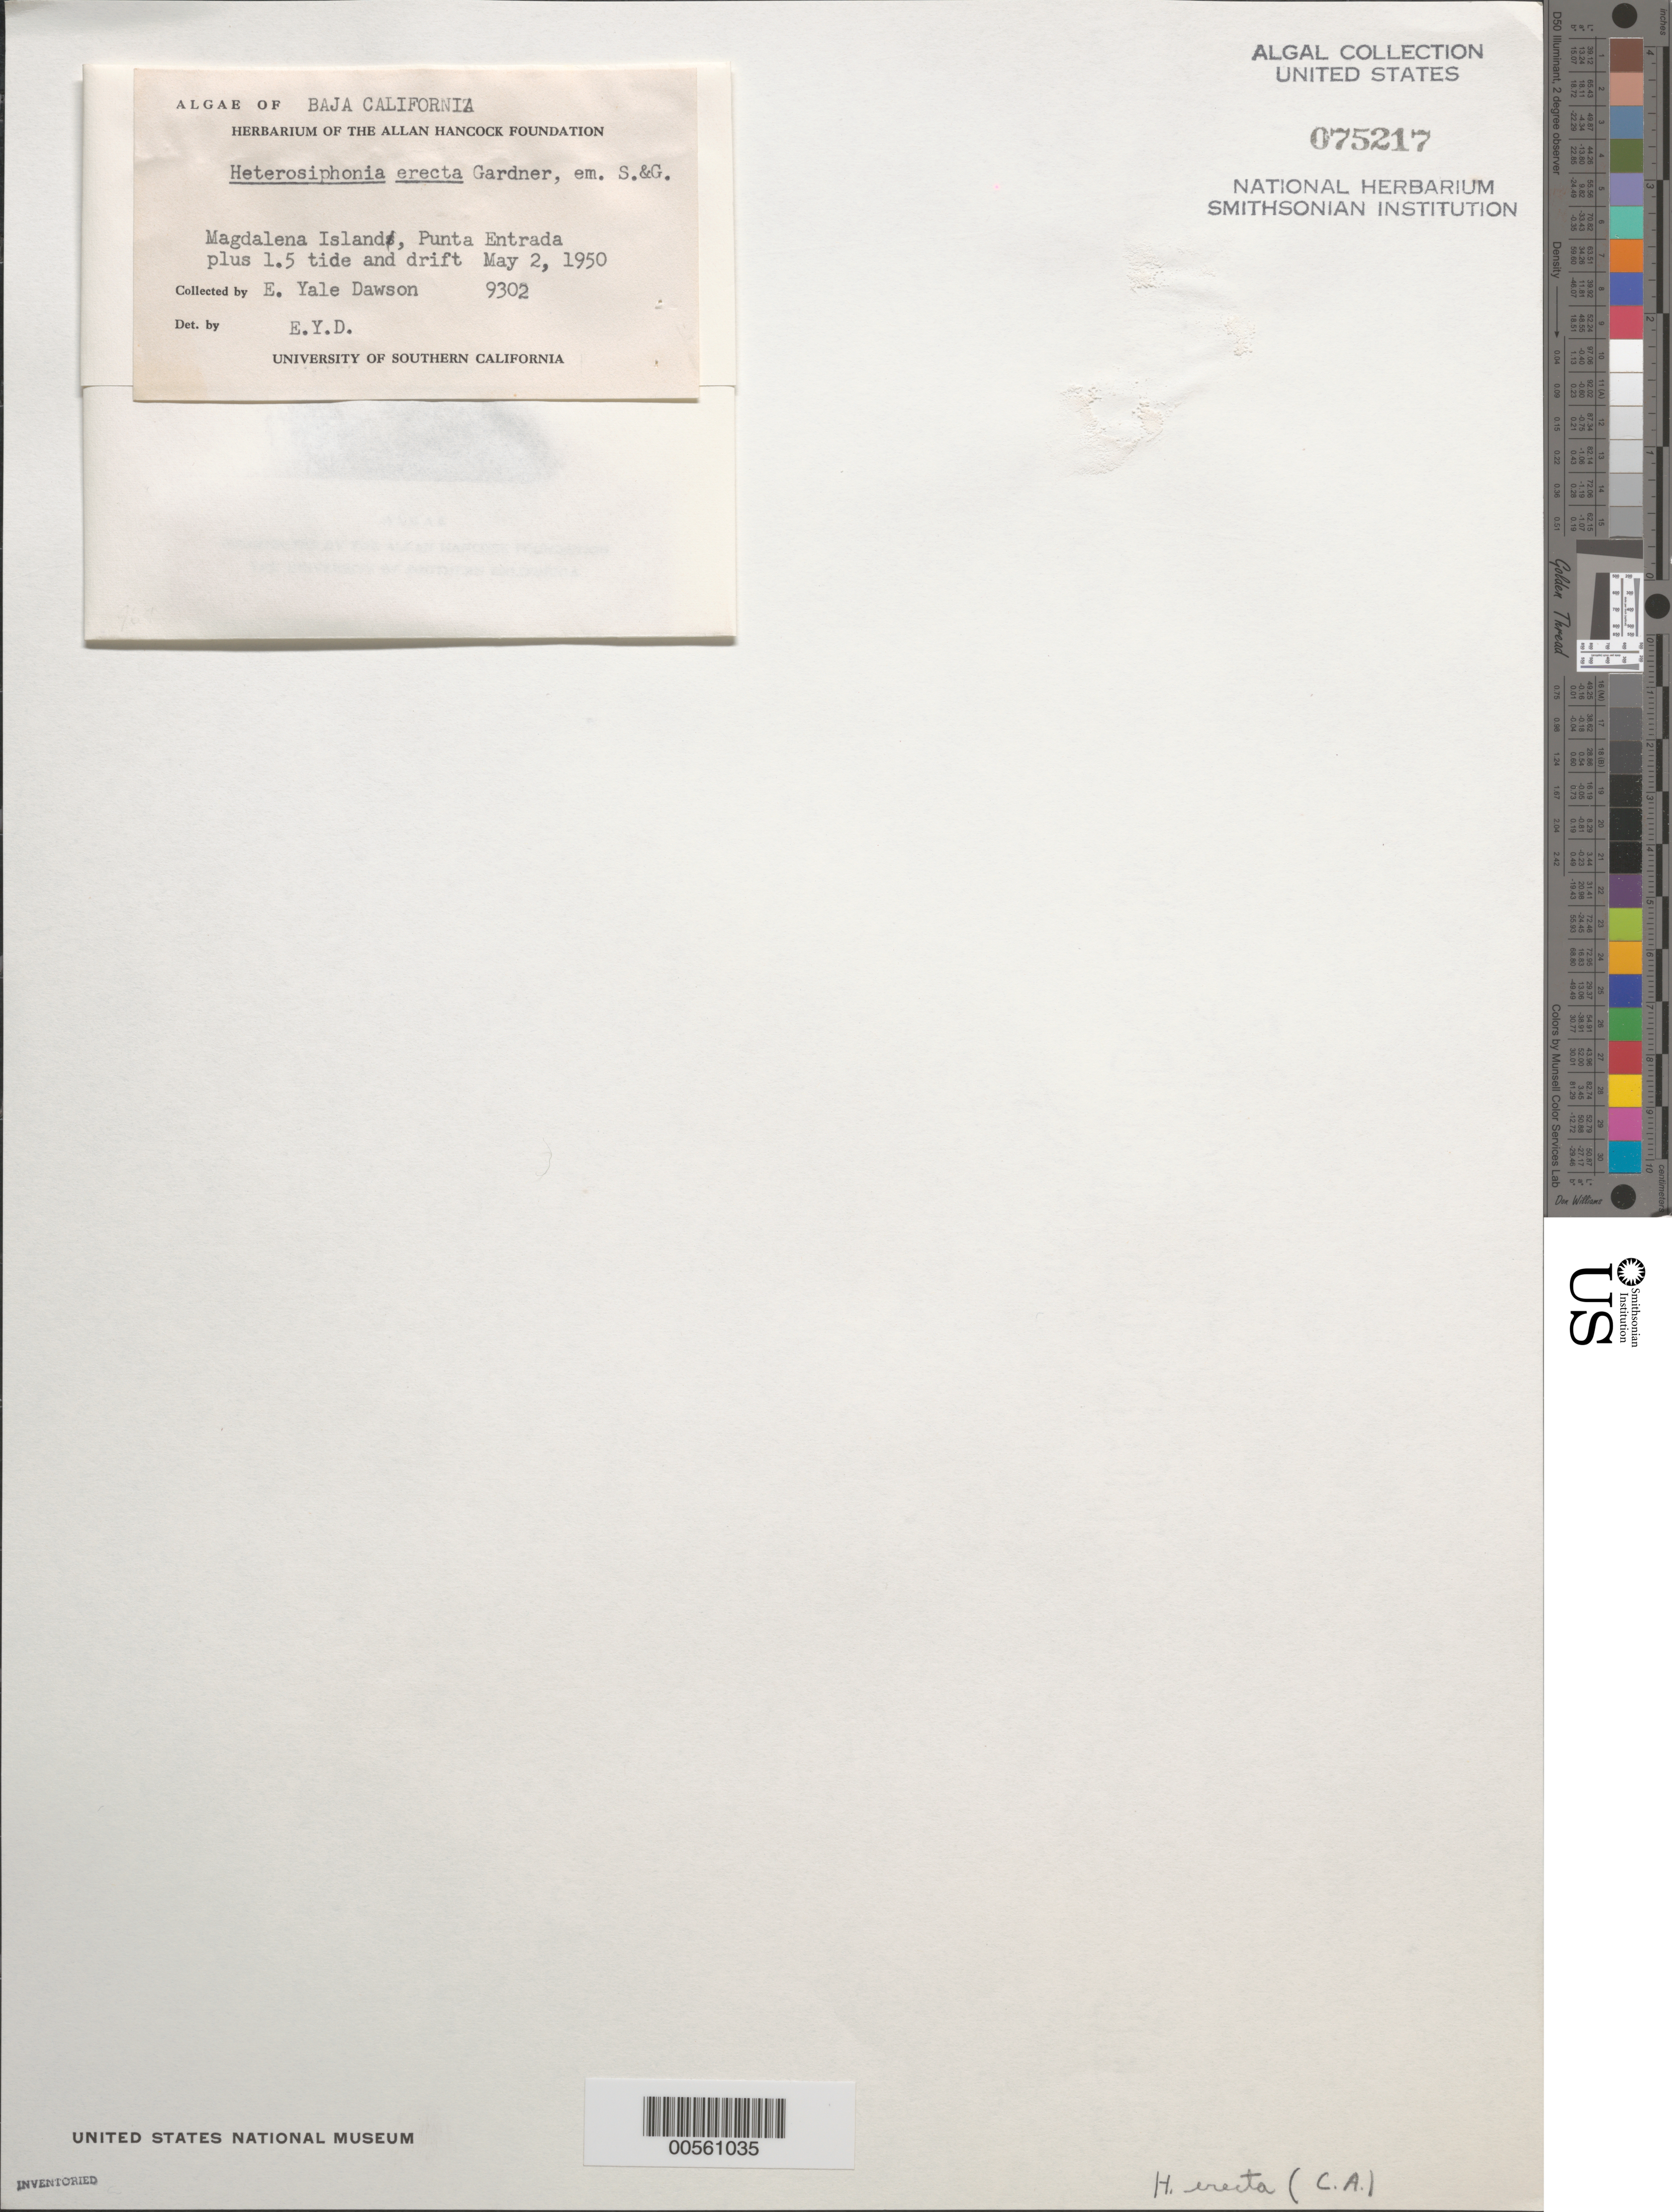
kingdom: Plantae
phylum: Rhodophyta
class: Florideophyceae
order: Ceramiales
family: Dasyaceae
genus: Heterosiphonia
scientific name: Heterosiphonia erecta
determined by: Dawson, E. Y.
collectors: E. Y. Dawson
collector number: EYD 9302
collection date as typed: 02 May 1950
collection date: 1950-05-02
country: Mexico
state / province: Baja California Sur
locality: Isla Magdalena, off Punta Entrada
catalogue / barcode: US 75217